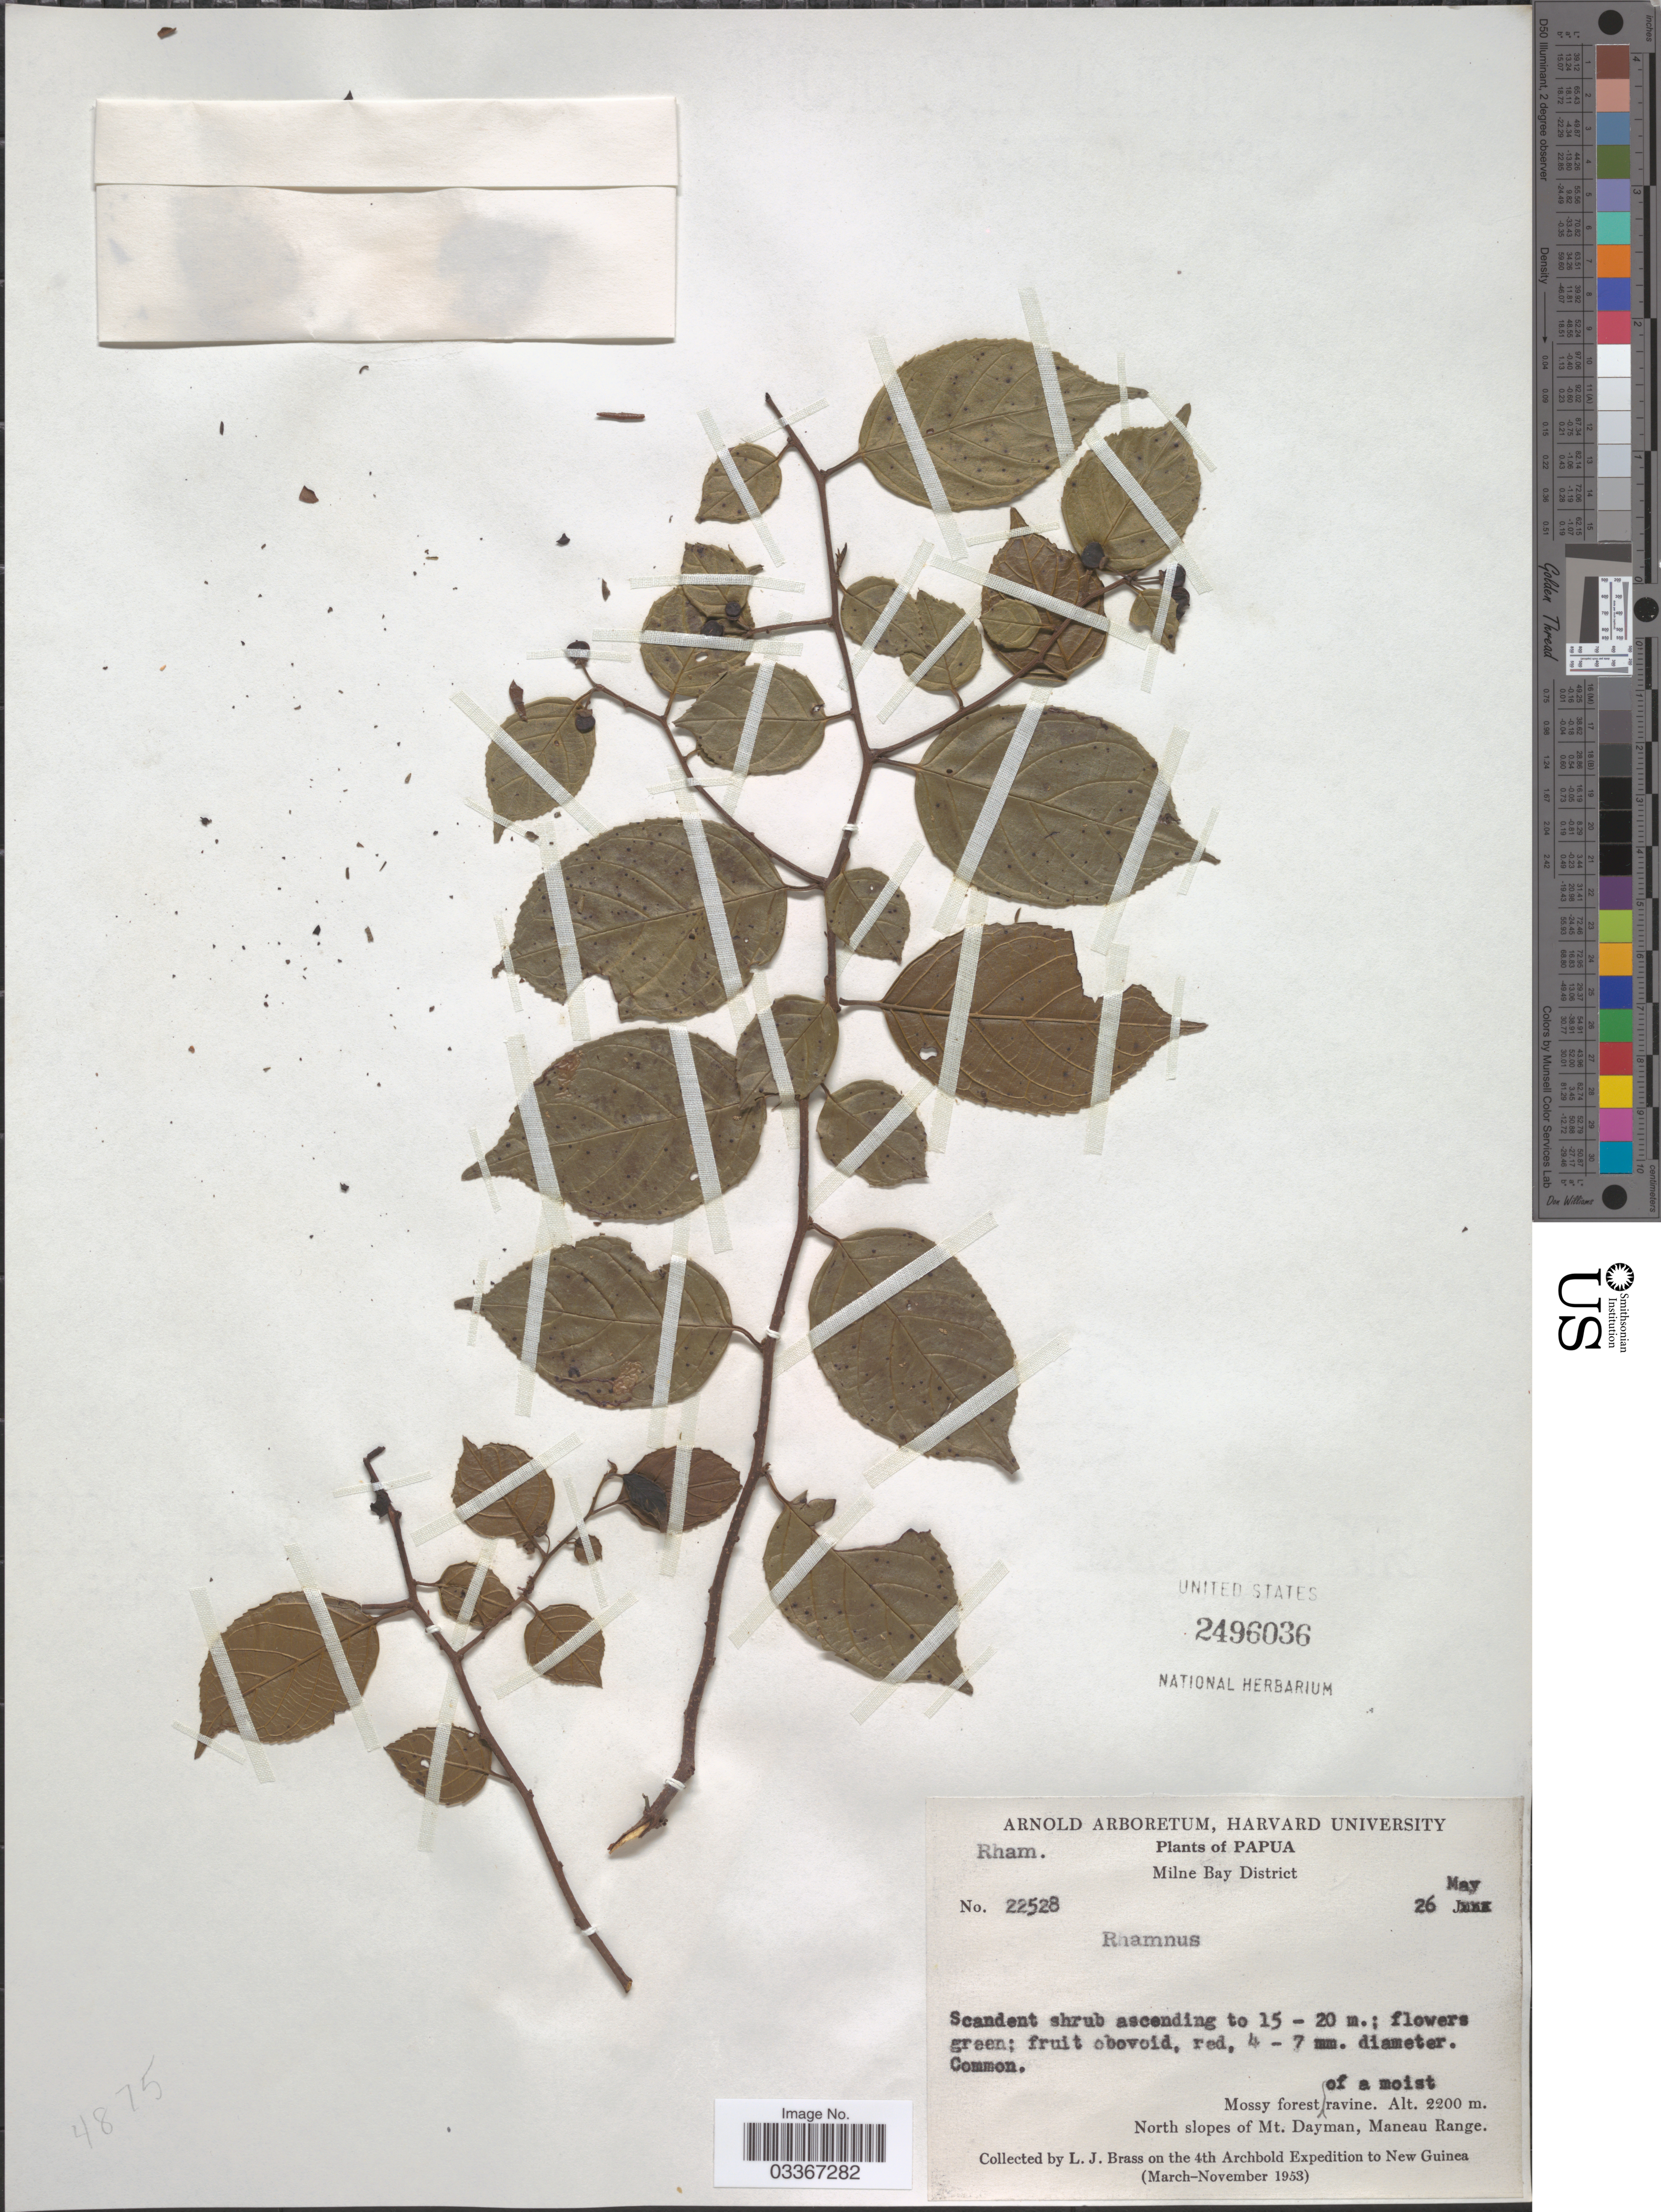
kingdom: Plantae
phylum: Tracheophyta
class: Magnoliopsida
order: Rosales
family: Rhamnaceae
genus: Rhamnus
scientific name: Rhamnus sp.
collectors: L. J. Brass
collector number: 22528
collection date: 1953-05-26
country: Papua New Guinea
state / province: Milne Bay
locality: Papua. Milne Bay District. North slopes of Mt. Dayman, Maneau Range. New Guinea.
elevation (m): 2200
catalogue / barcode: US 2496036